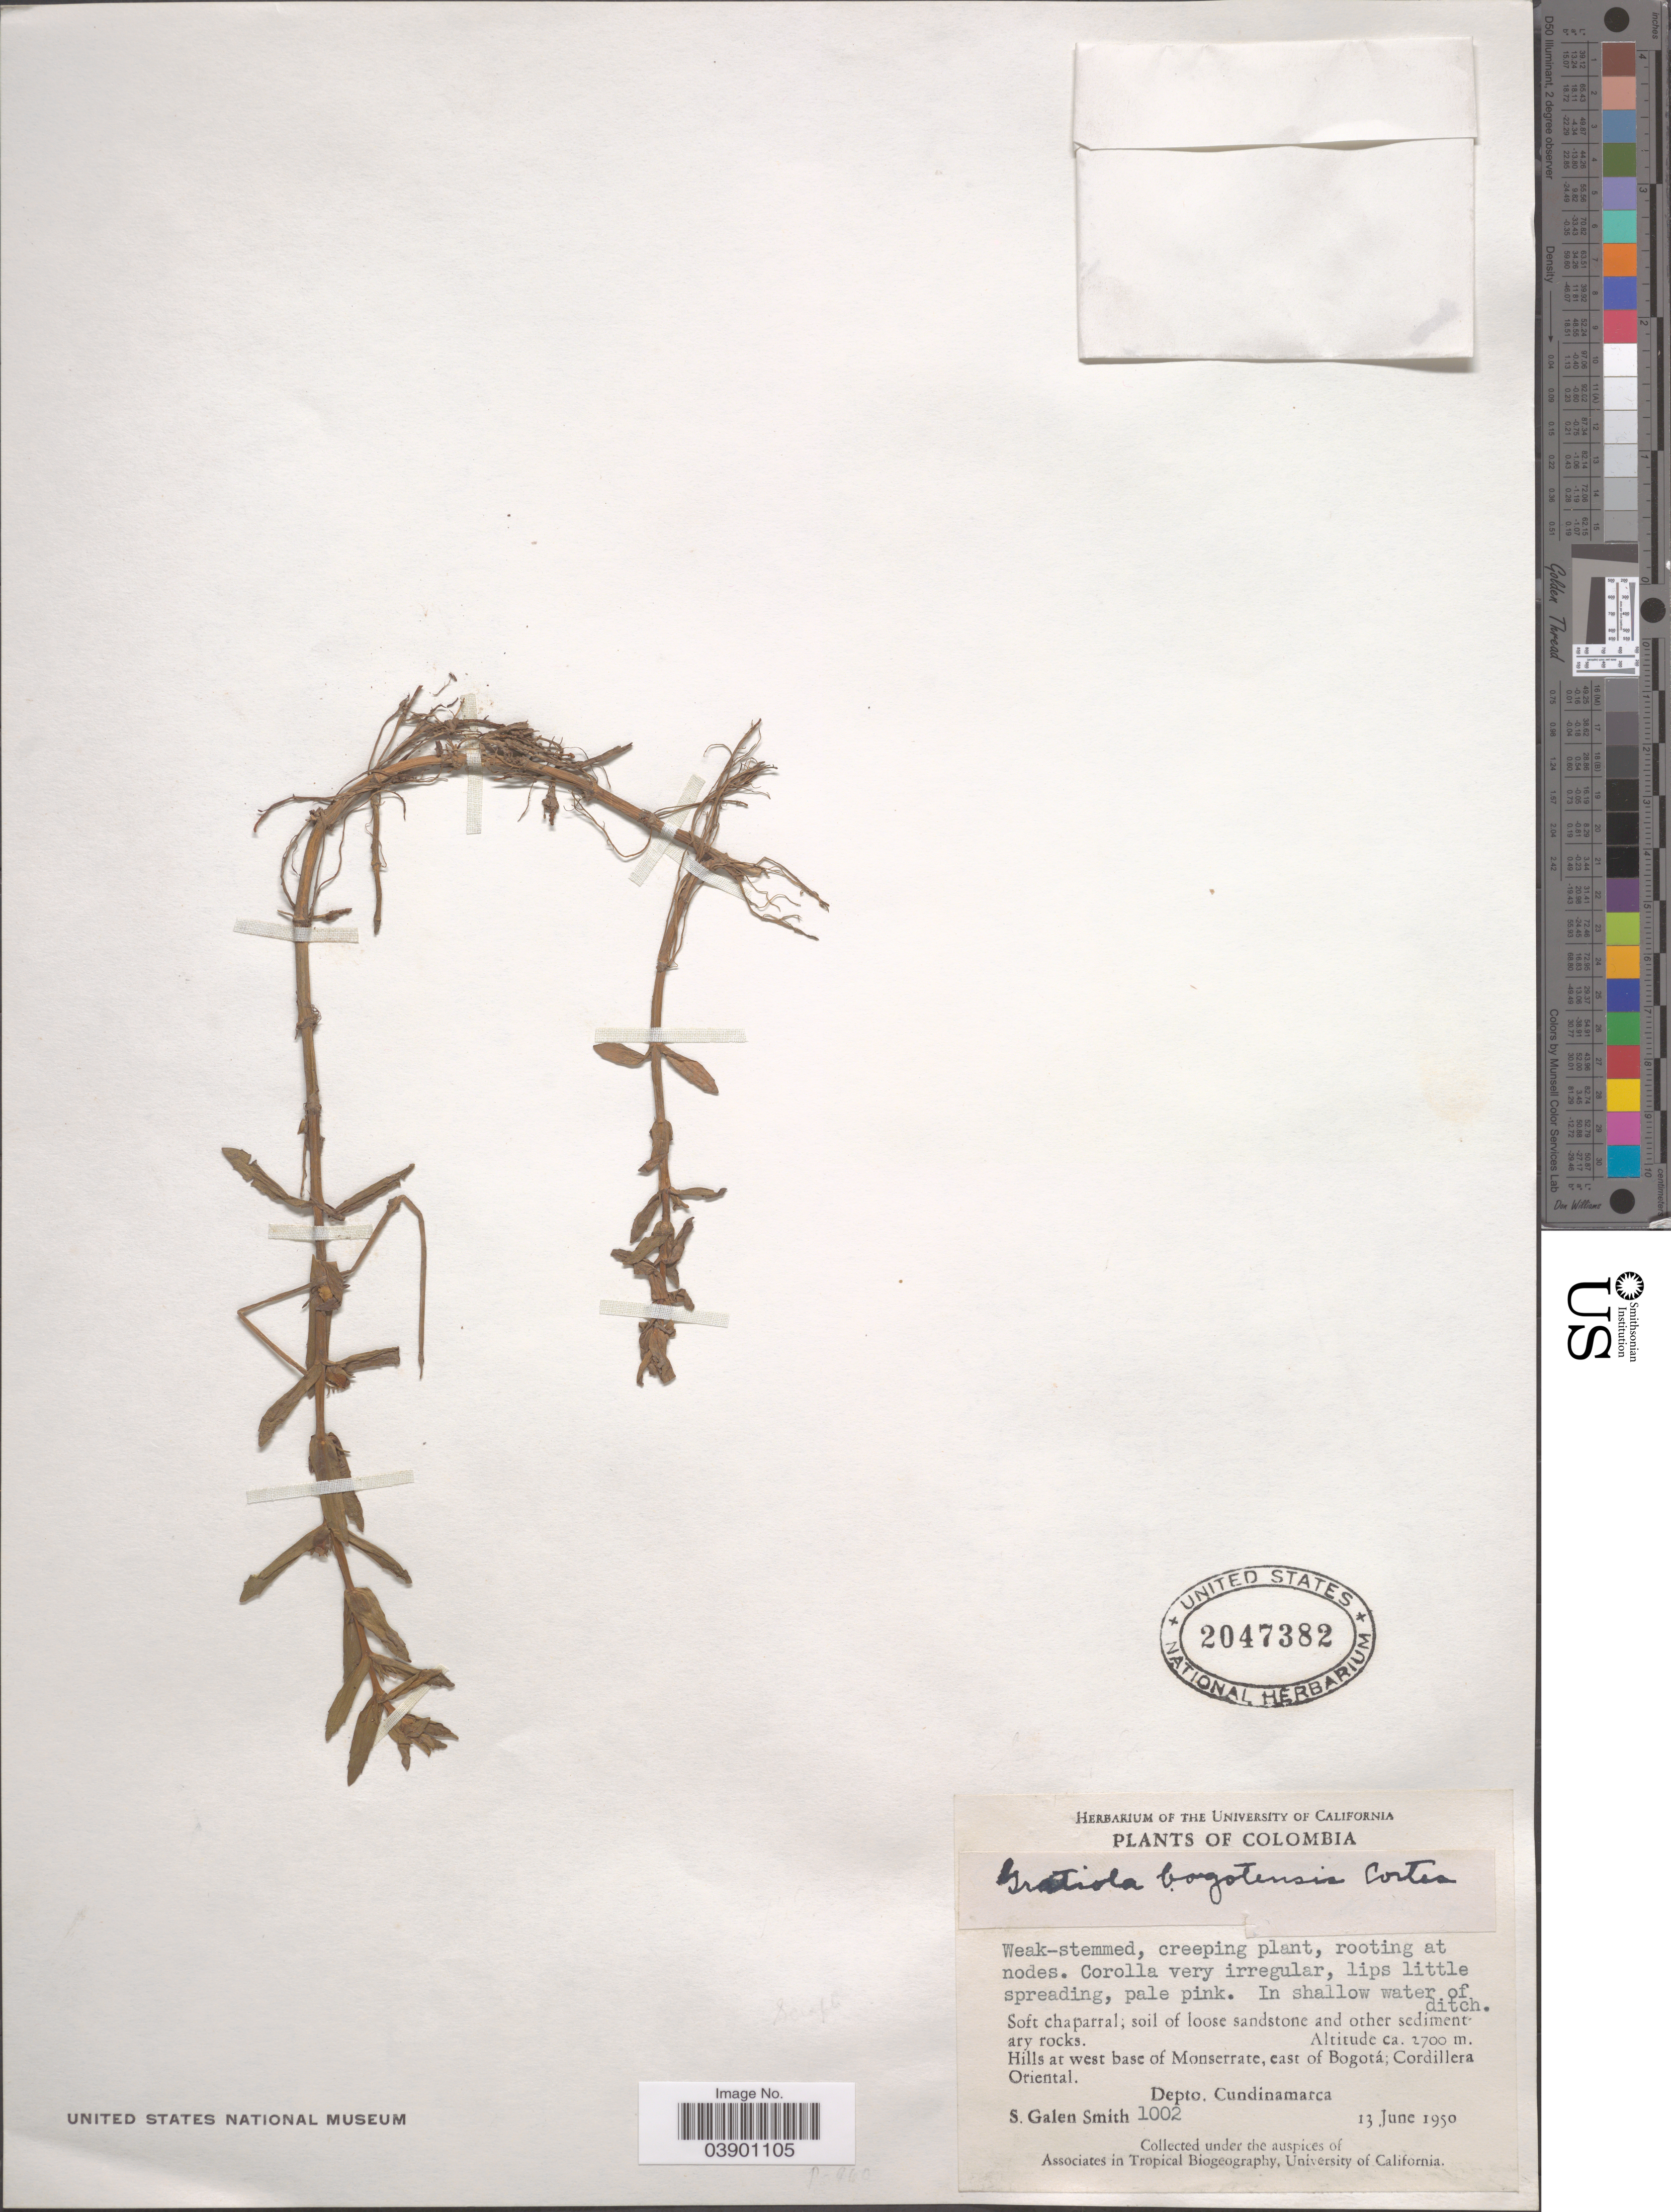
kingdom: Plantae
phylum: Tracheophyta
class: Magnoliopsida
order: Lamiales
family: Plantaginaceae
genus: Gratiola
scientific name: Gratiola bogotensis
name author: Cortés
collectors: S. G. Smith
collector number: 1002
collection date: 1950-06-13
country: Colombia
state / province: Cundinamarca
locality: Hills at west base of Monserrate, east of Bogotá; Cordillera Oriental. Depto. Cundinamarca.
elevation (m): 2700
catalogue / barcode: US 2047382